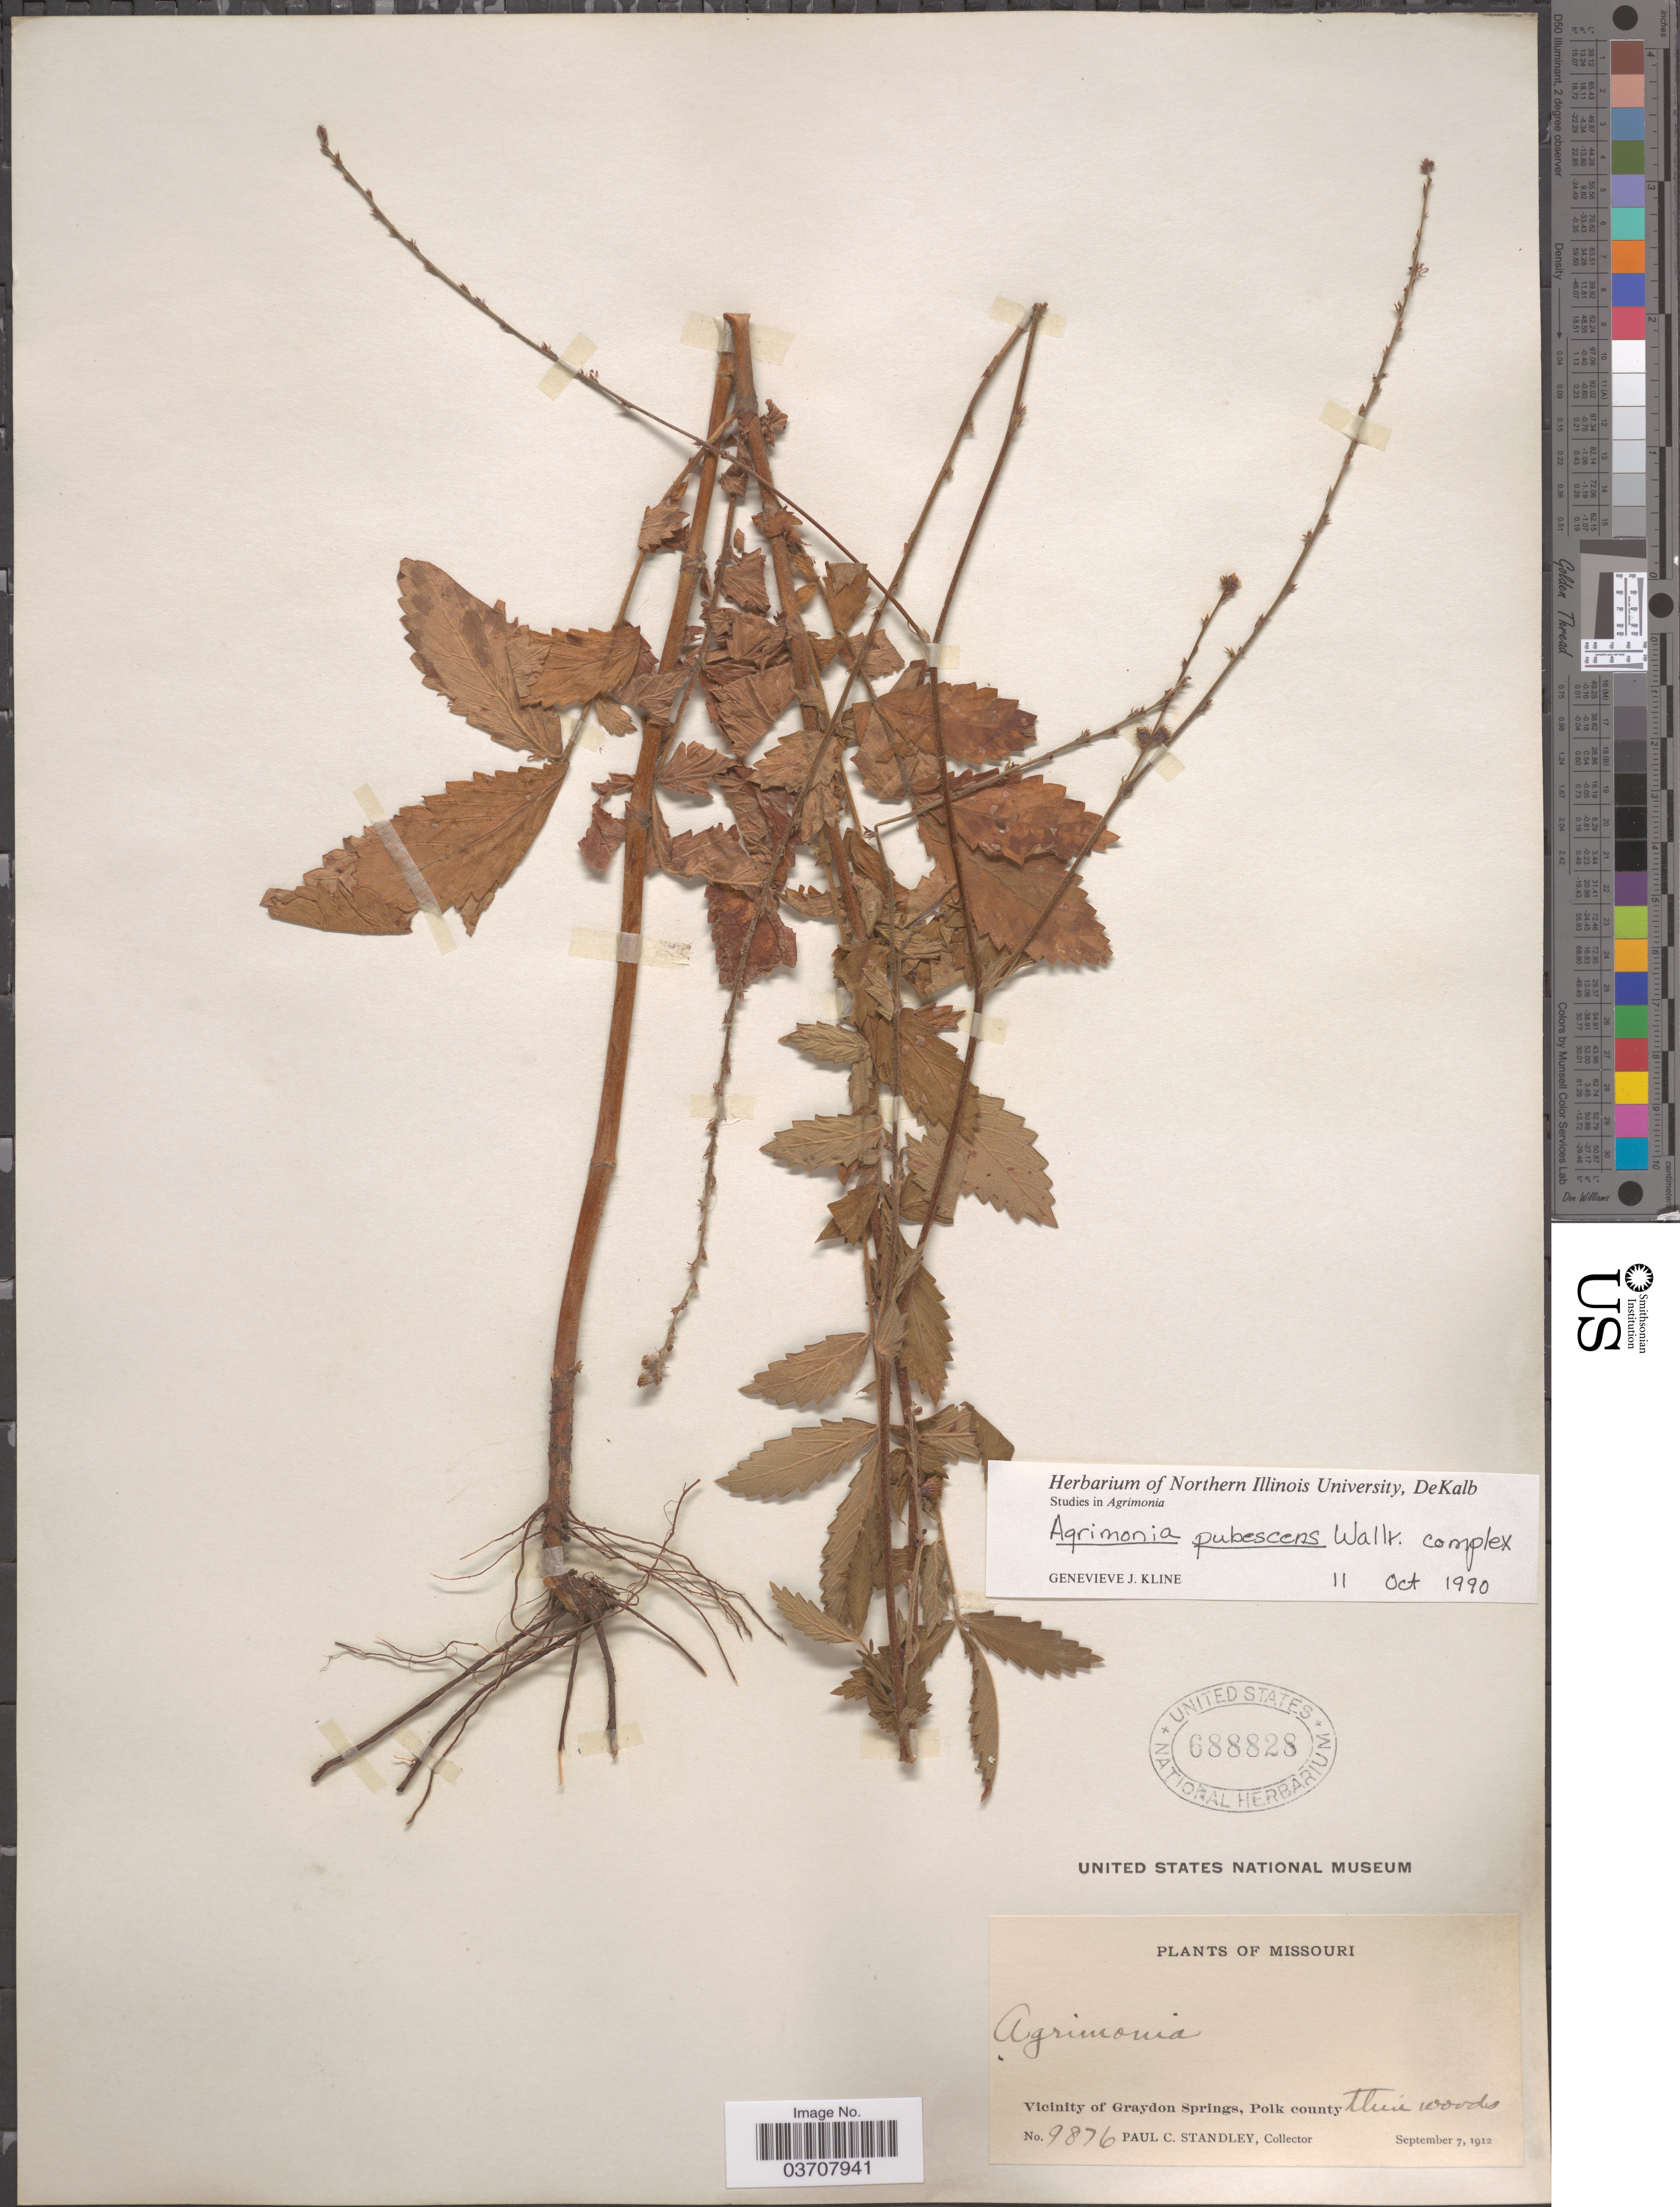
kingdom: Plantae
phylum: Tracheophyta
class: Magnoliopsida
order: Rosales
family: Rosaceae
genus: Agrimonia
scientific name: Agrimonia pubescens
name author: Wallr.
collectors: P. C. Standley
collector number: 9876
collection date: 1912-09-07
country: United States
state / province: Missouri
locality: Vicinity of Graydon Springs, Polk county.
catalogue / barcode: US 688828